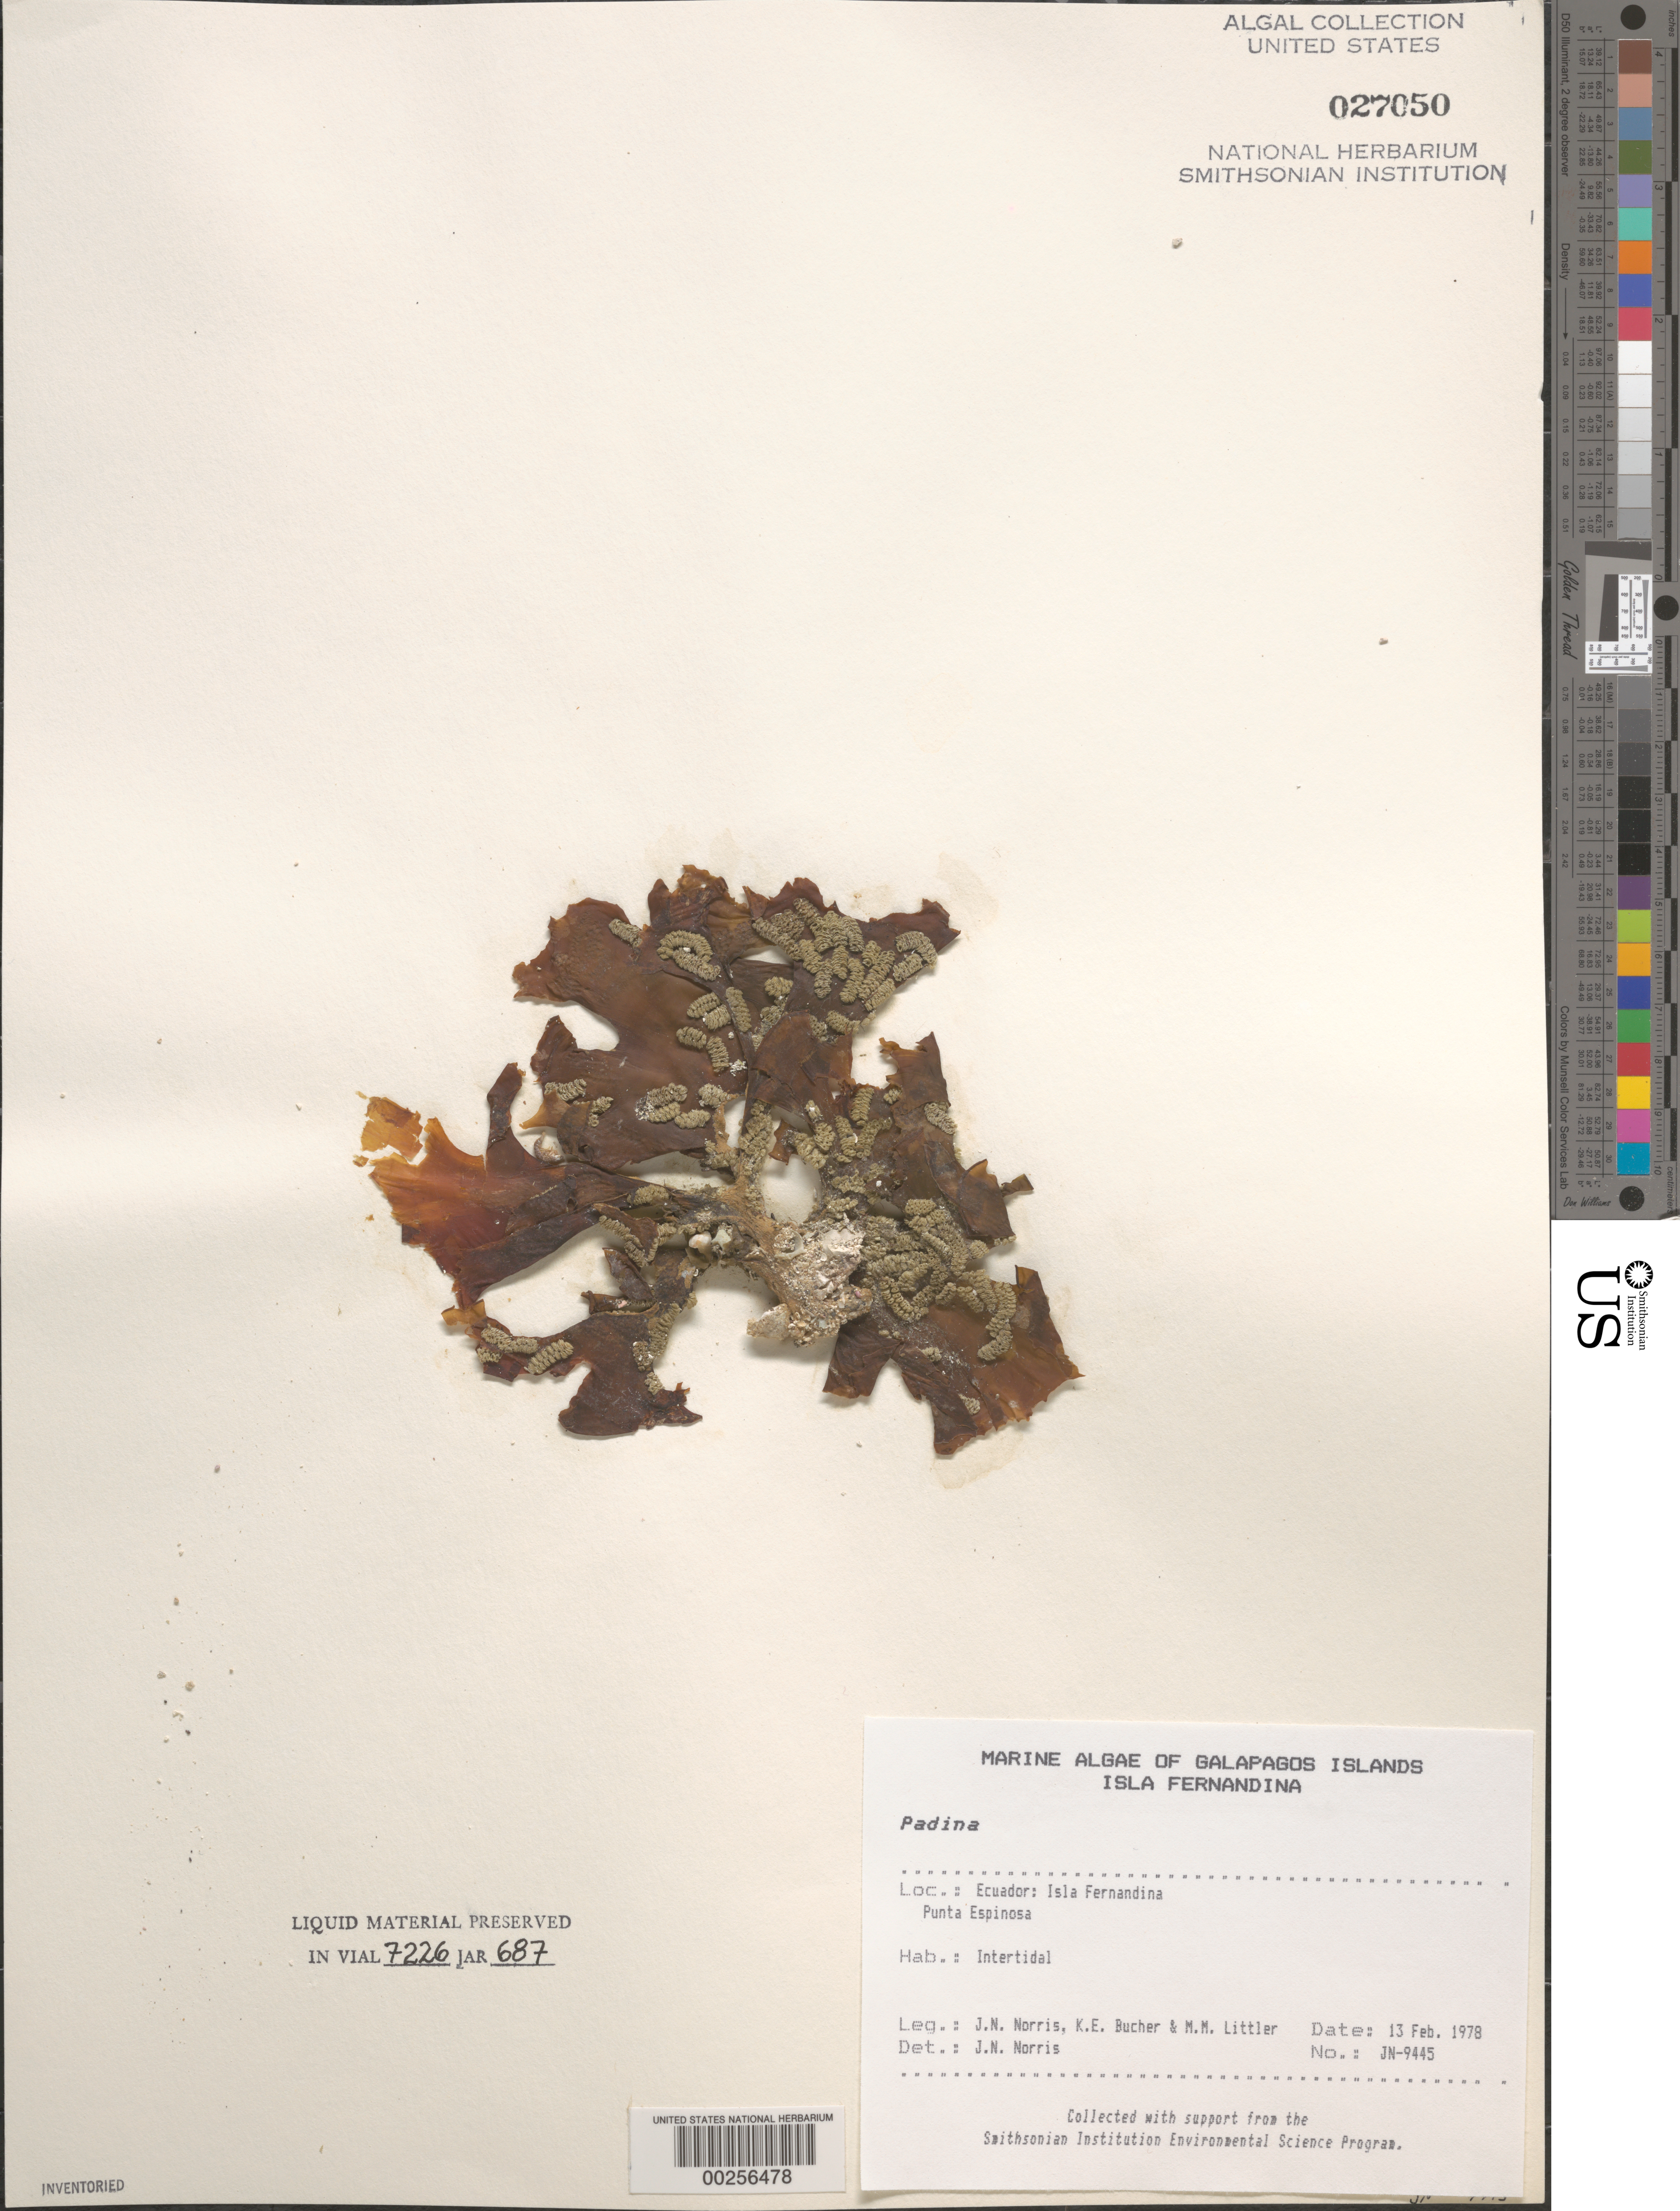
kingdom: Chromista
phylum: Ochrophyta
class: Phaeophyceae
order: Dictyotales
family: Dictyotaceae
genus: Padina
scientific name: Padina sp.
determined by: Norris, James N.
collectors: J. N. Norris, K. E. Bucher & M. M. Littler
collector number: JN-9445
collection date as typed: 13 Feb 1978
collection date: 1978-02-13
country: Ecuador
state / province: Colón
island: Fernandina [Narborough]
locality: Punta Espinosa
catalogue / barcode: US 27050